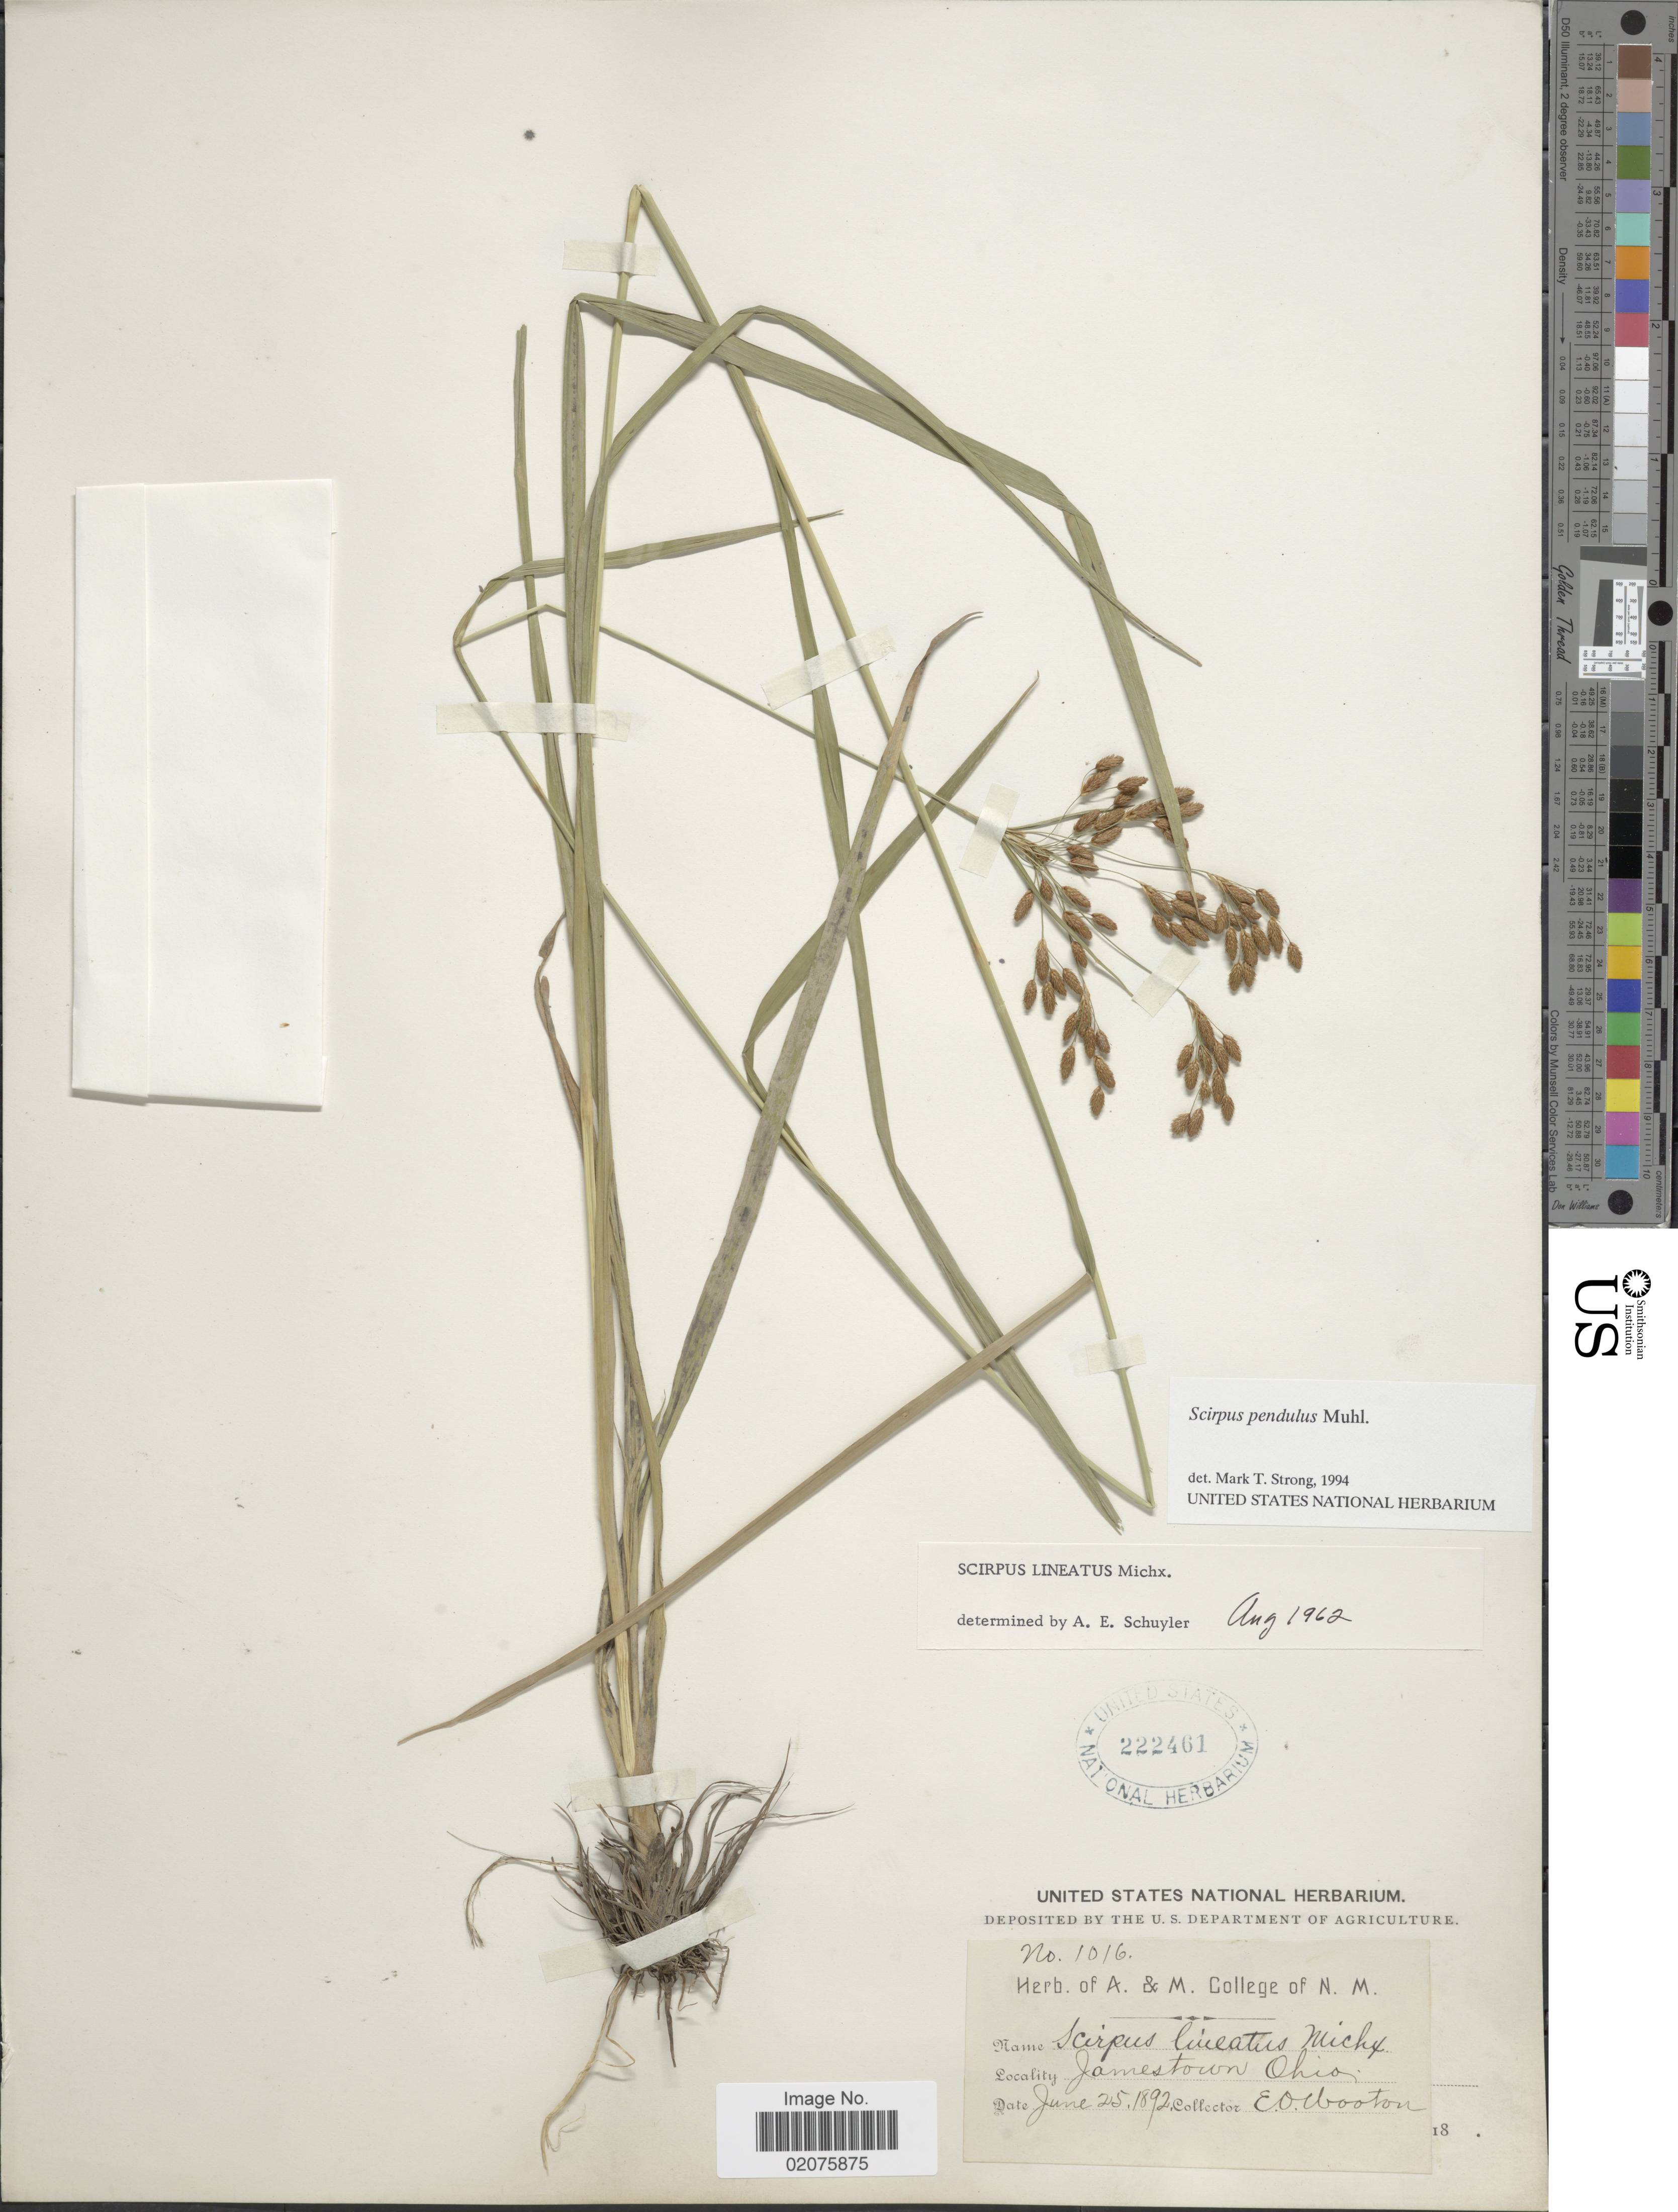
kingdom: Plantae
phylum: Tracheophyta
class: Liliopsida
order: Poales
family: Cyperaceae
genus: Scirpus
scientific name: Scirpus pendulus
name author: Muhl.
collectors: E. O. Wooton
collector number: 1016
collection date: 1892-06-25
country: United States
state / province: Ohio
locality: Jamestown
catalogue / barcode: US 222461